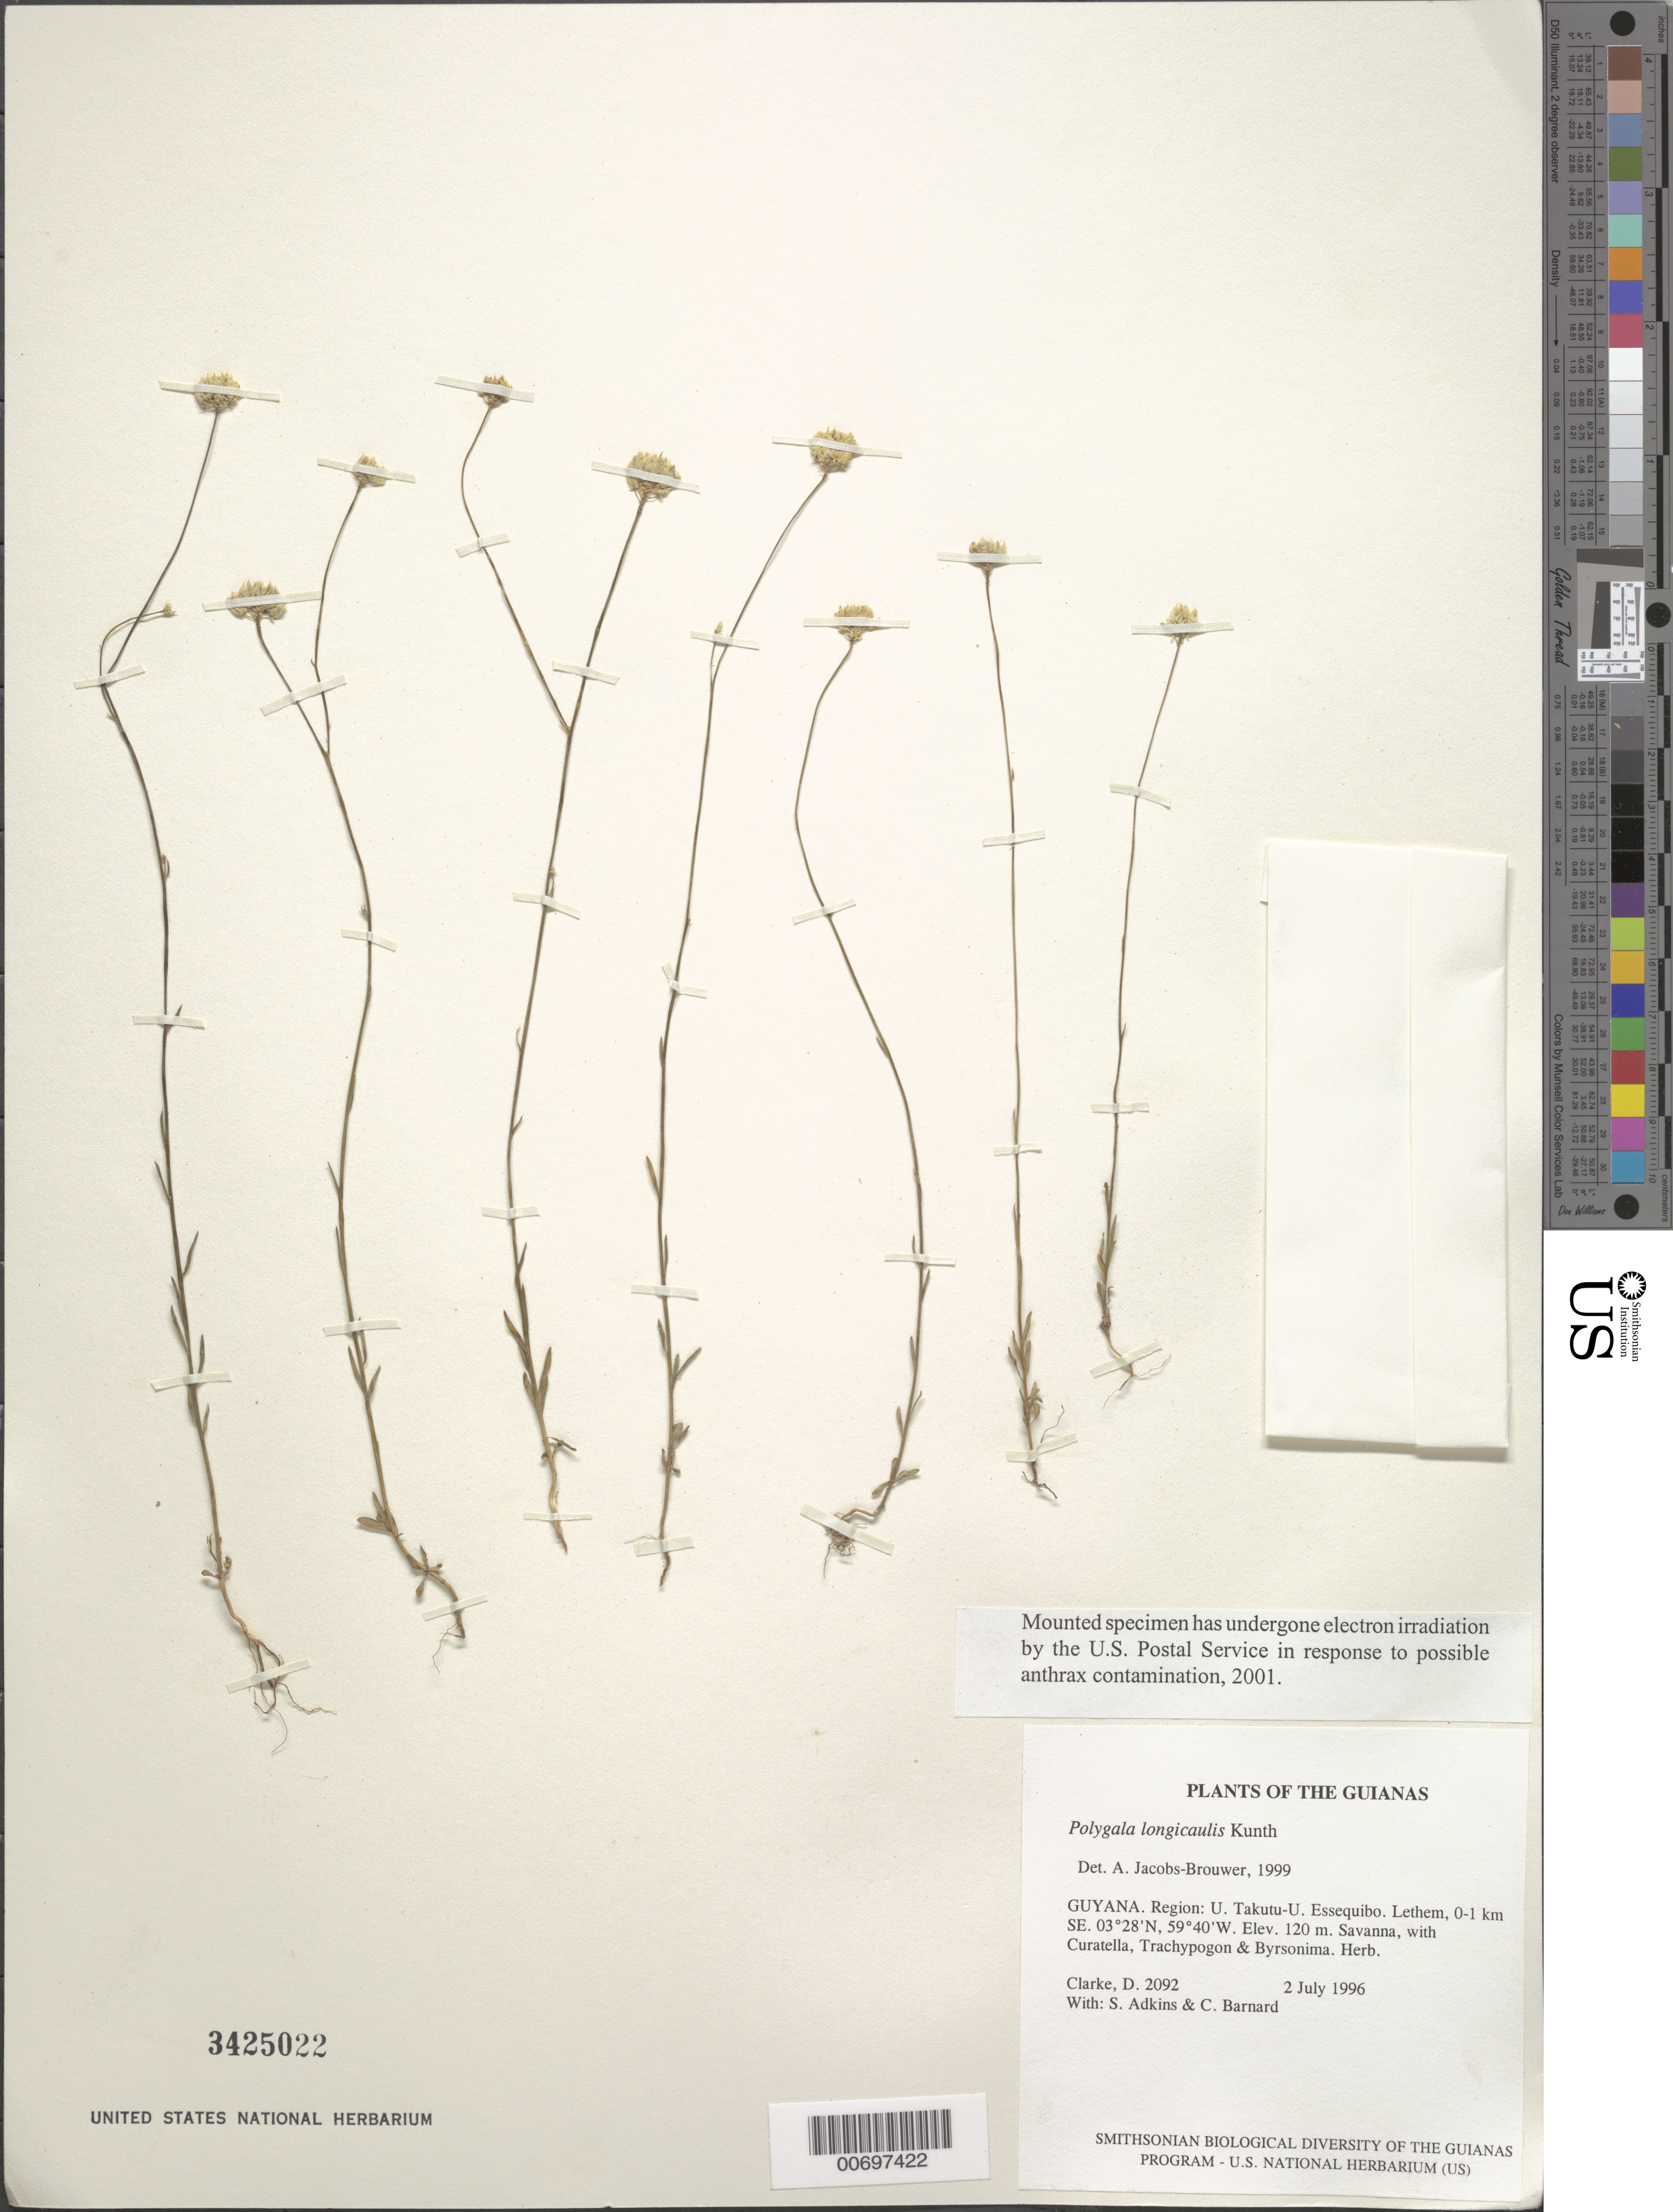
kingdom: Plantae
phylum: Tracheophyta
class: Magnoliopsida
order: Fabales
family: Polygalaceae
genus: Polygala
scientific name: Polygala longicaulis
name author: Kunth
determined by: Jacobs-Brouwer, A.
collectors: H. D. Clarke, S. Adkins & C. Bernard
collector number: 2092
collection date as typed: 2 July 1996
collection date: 1996-07-02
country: Guyana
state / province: U. Takutu-U. Essequibo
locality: Lethem, 0-1 km SE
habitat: Savanna, with Curatella, Trachypogon & Byrsonima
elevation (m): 120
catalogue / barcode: US 3425022